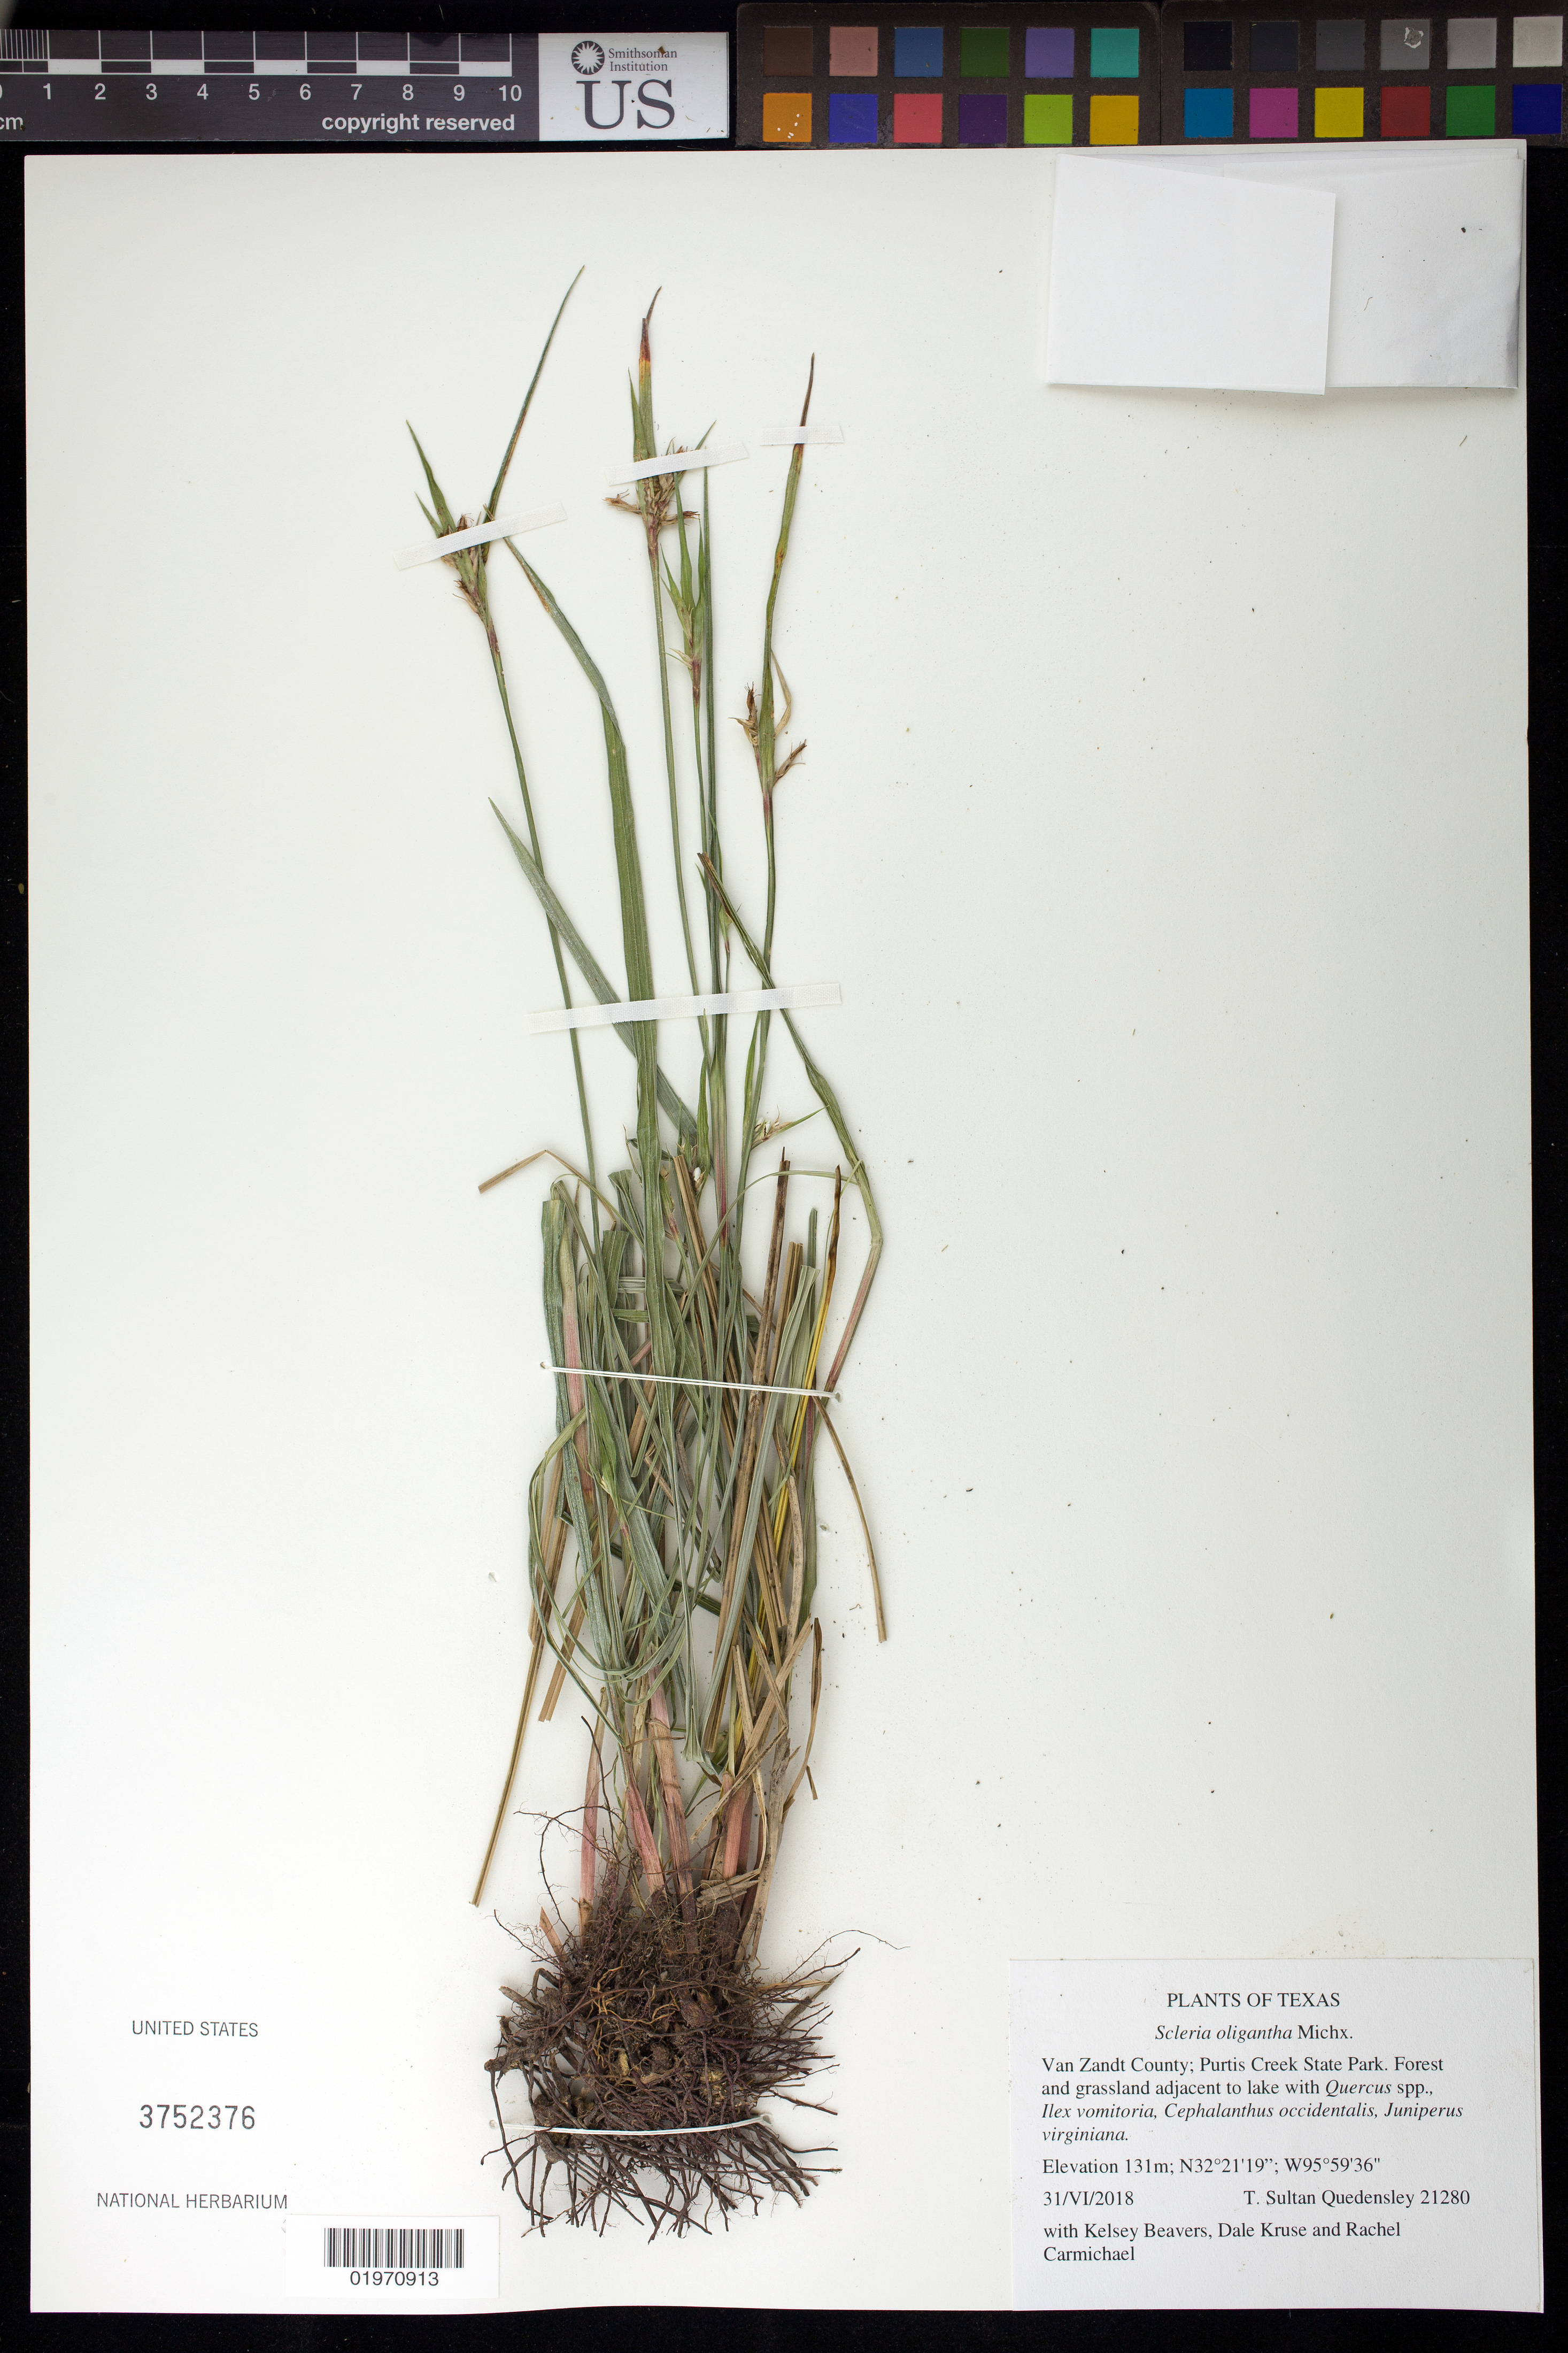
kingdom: Plantae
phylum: Tracheophyta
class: Liliopsida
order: Poales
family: Cyperaceae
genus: Scleria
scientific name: Scleria oligantha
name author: Michx.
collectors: T. S. Quedensley, K. Beavers, D. Kruse & R. Carmichael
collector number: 21280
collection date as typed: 30 Jun 2018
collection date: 2018-06-30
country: United States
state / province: Texas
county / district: Van Zaudt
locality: Purtis Creek State Park.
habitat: Forest and grassland adjacent to lake with Quercus spp., Ilex vomitoria, Cephalanthus occidentalis, Juniperus virginiana.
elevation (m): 131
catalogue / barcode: US 3752376